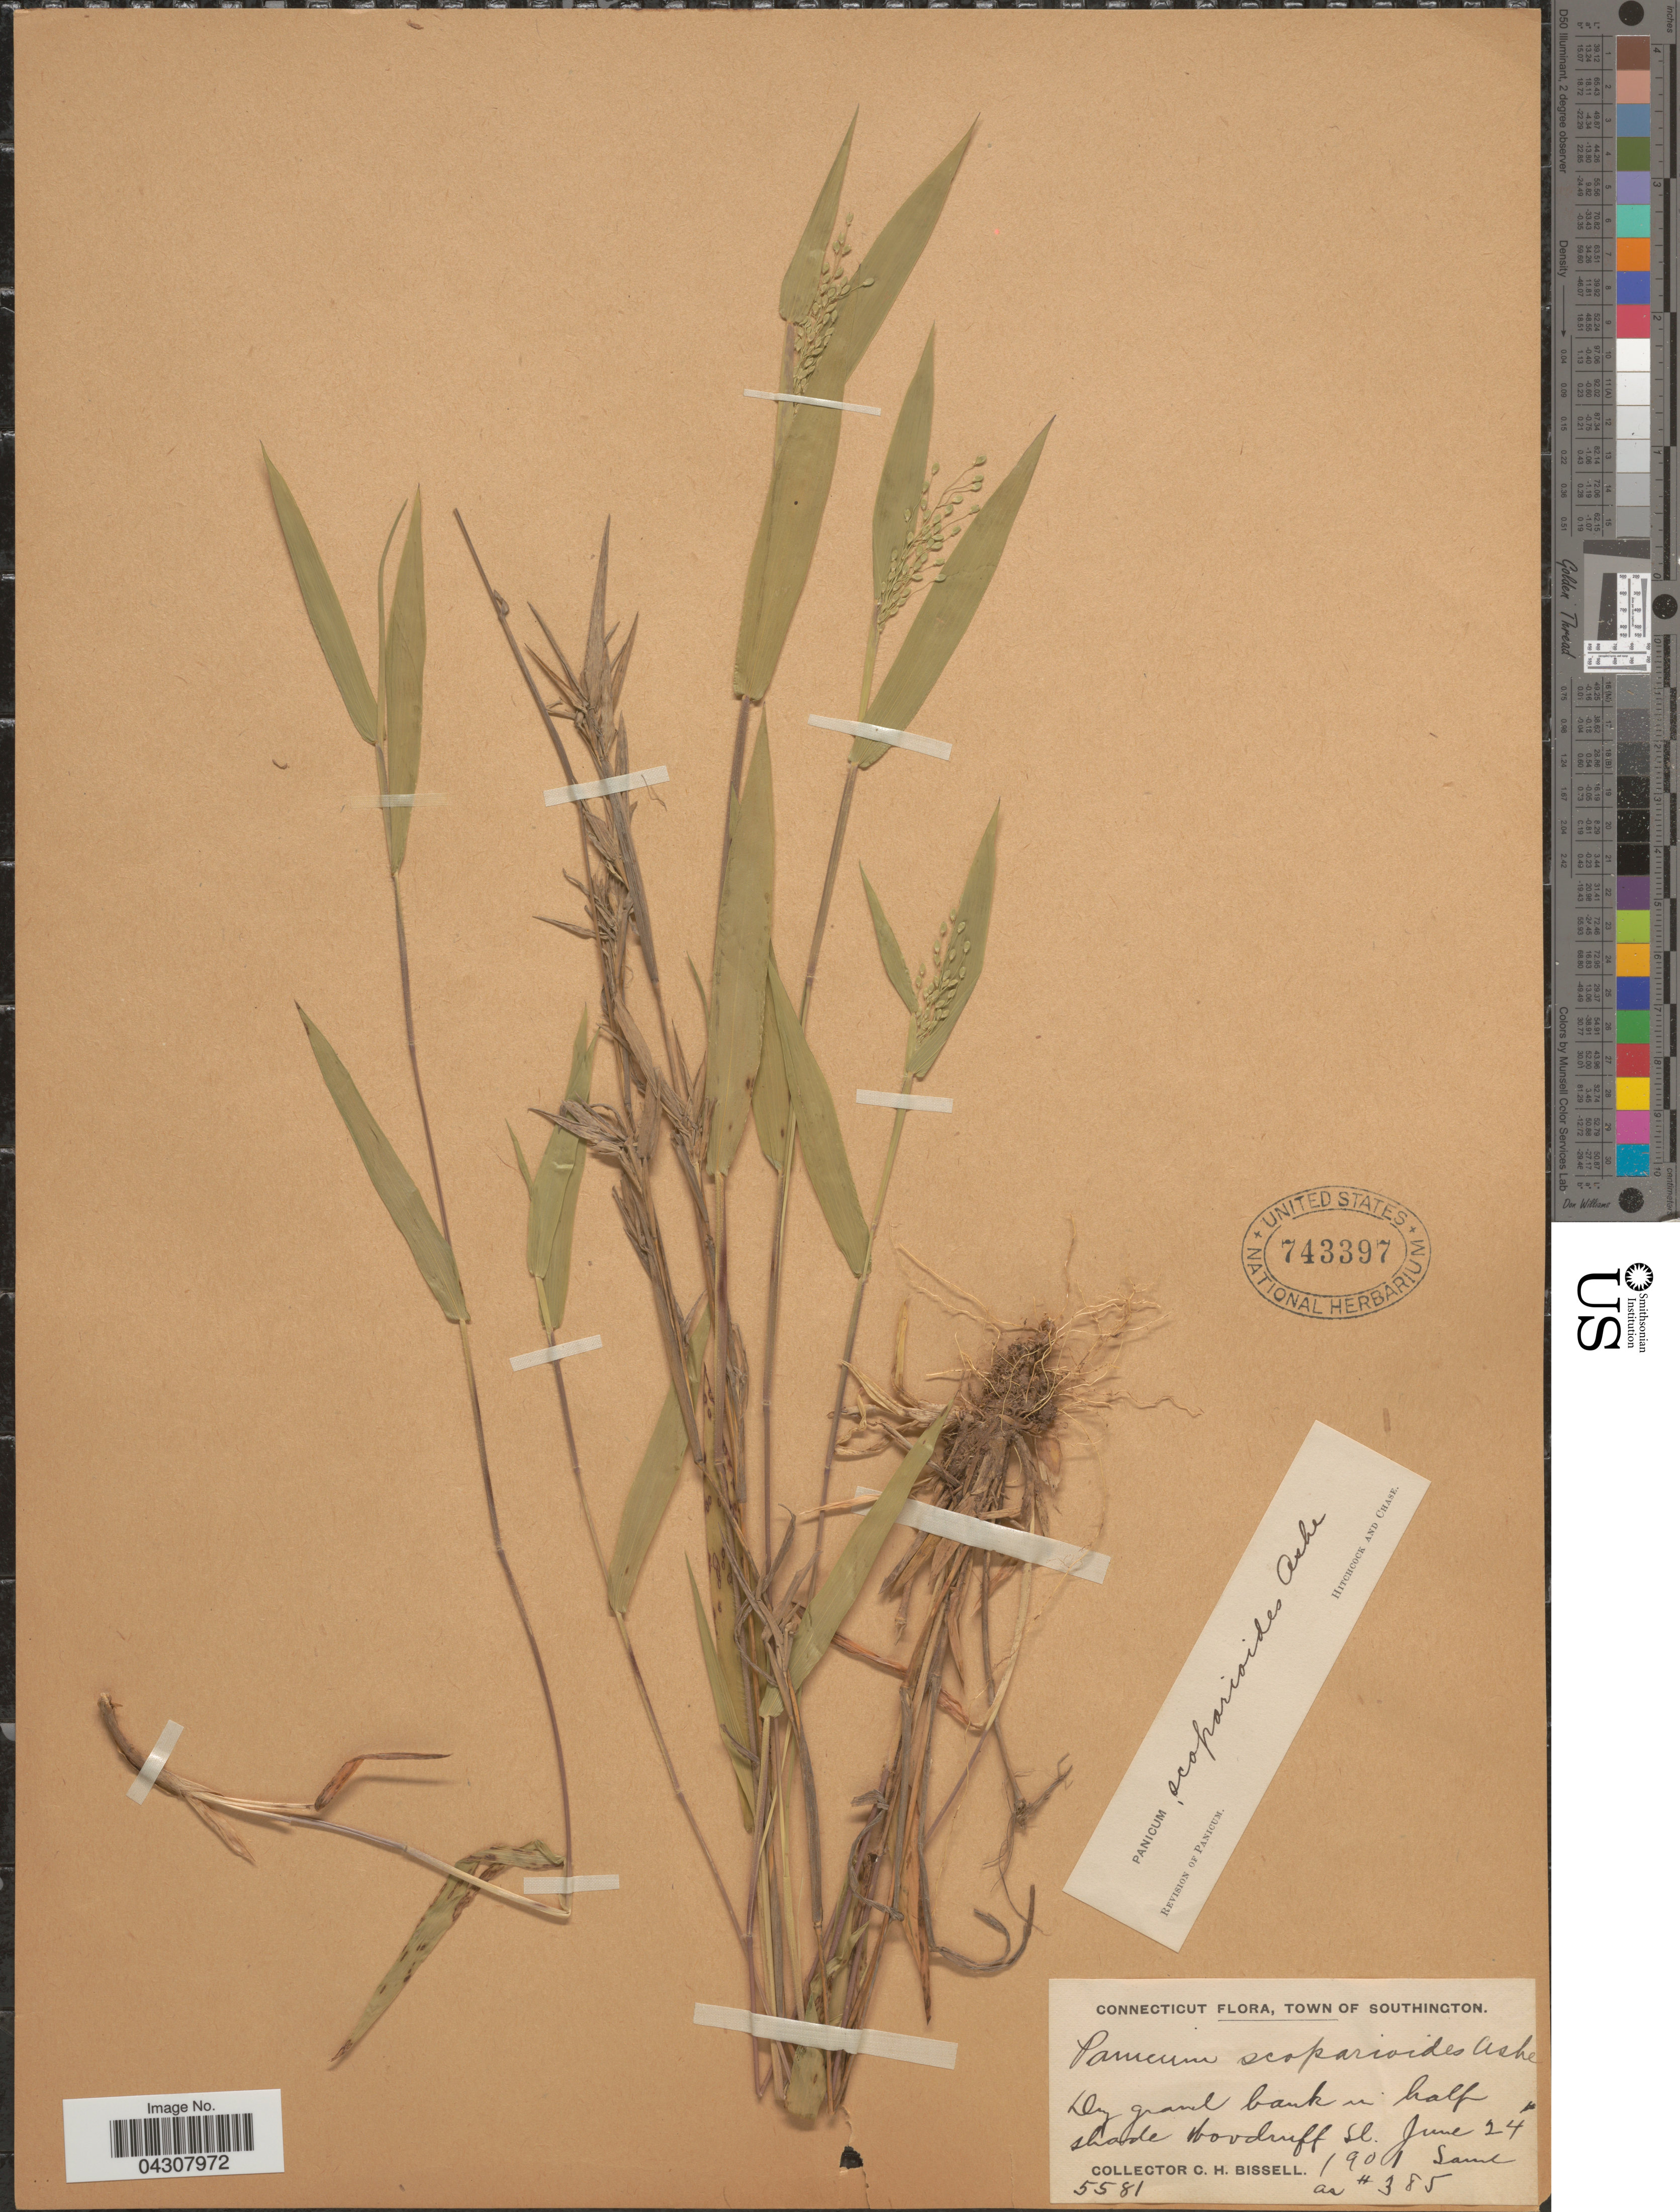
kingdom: Plantae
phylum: Tracheophyta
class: Liliopsida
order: Poales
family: Poaceae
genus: Dichanthelium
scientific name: Dichanthelium acuminatum var. acuminatum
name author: (Sw.) Gould & C.A. Clark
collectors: C. Bissell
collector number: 5581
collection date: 1901-06-24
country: United States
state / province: Connecticut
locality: Town of Southington. Dry gravel bank in half shade, Woodruff St.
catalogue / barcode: US 743397